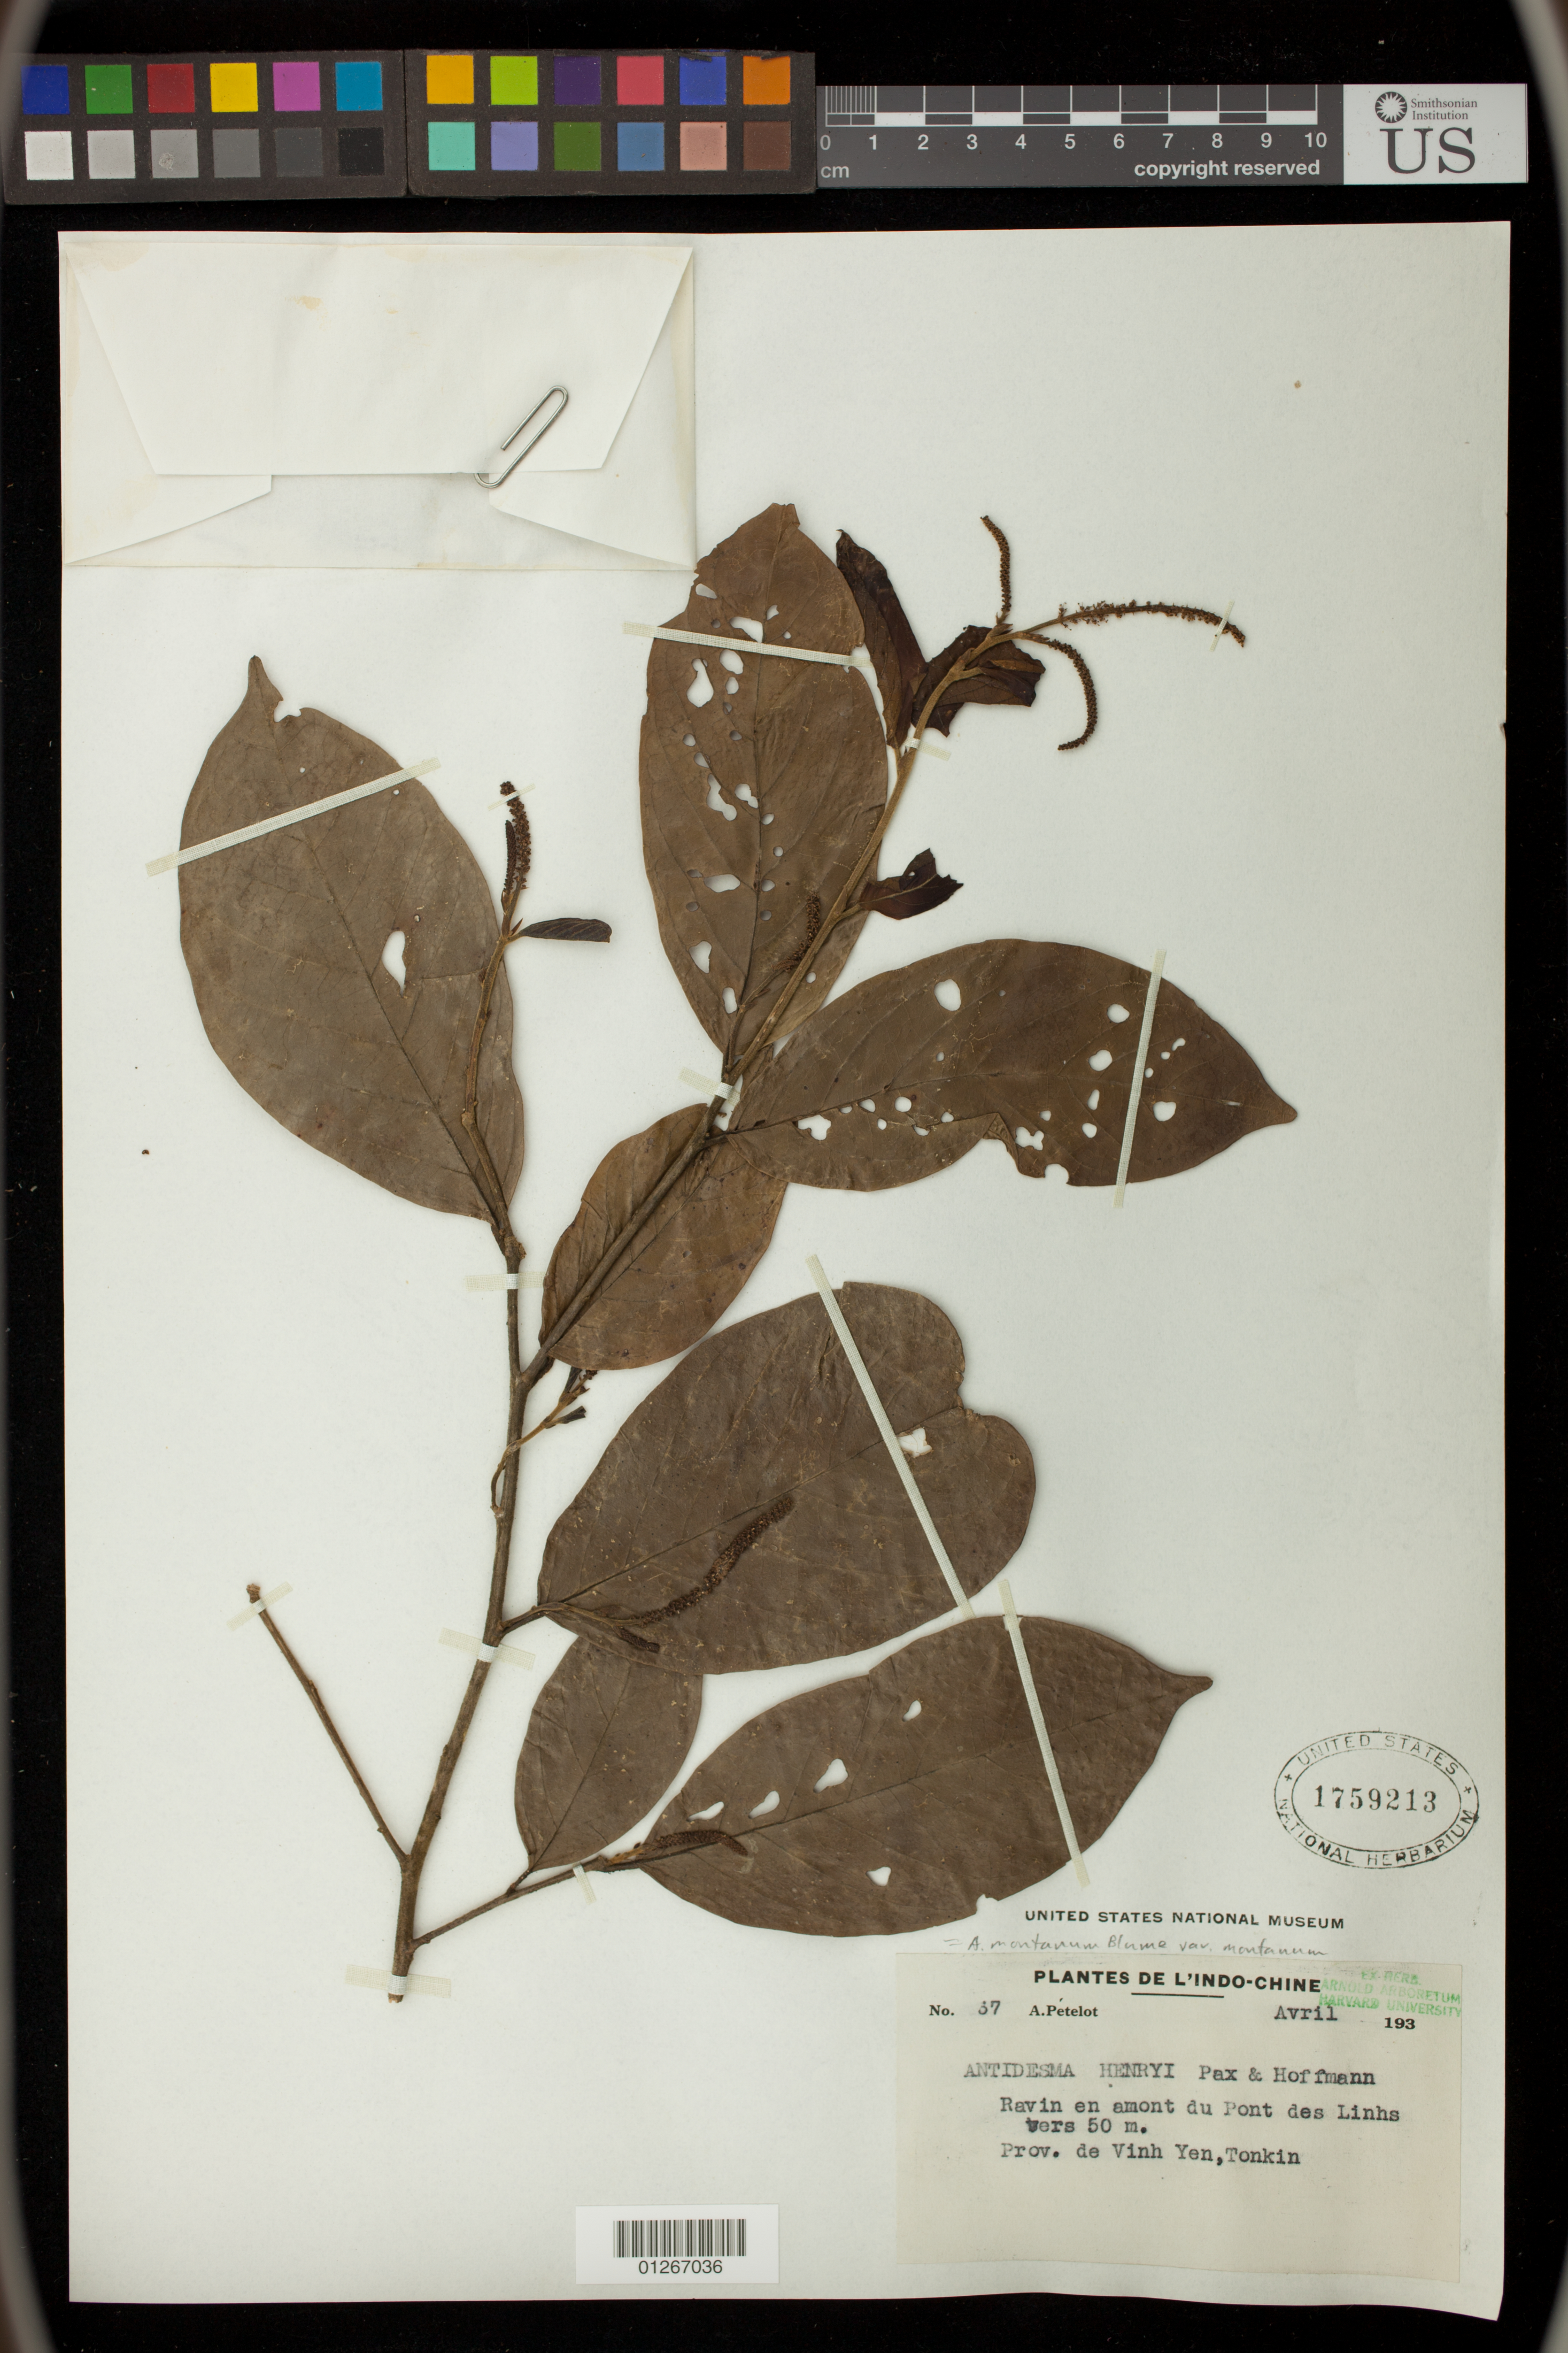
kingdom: Plantae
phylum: Tracheophyta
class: Magnoliopsida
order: Malpighiales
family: Phyllanthaceae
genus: Antidesma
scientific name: Antidesma montanum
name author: Blume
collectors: A. Petelot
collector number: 37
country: Vietnam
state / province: Vinh Phúc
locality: Ravin en amont du Pont des Linhs vers 50 m. Prov. de Vinh Yen, Tonkin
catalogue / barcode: US 1759213